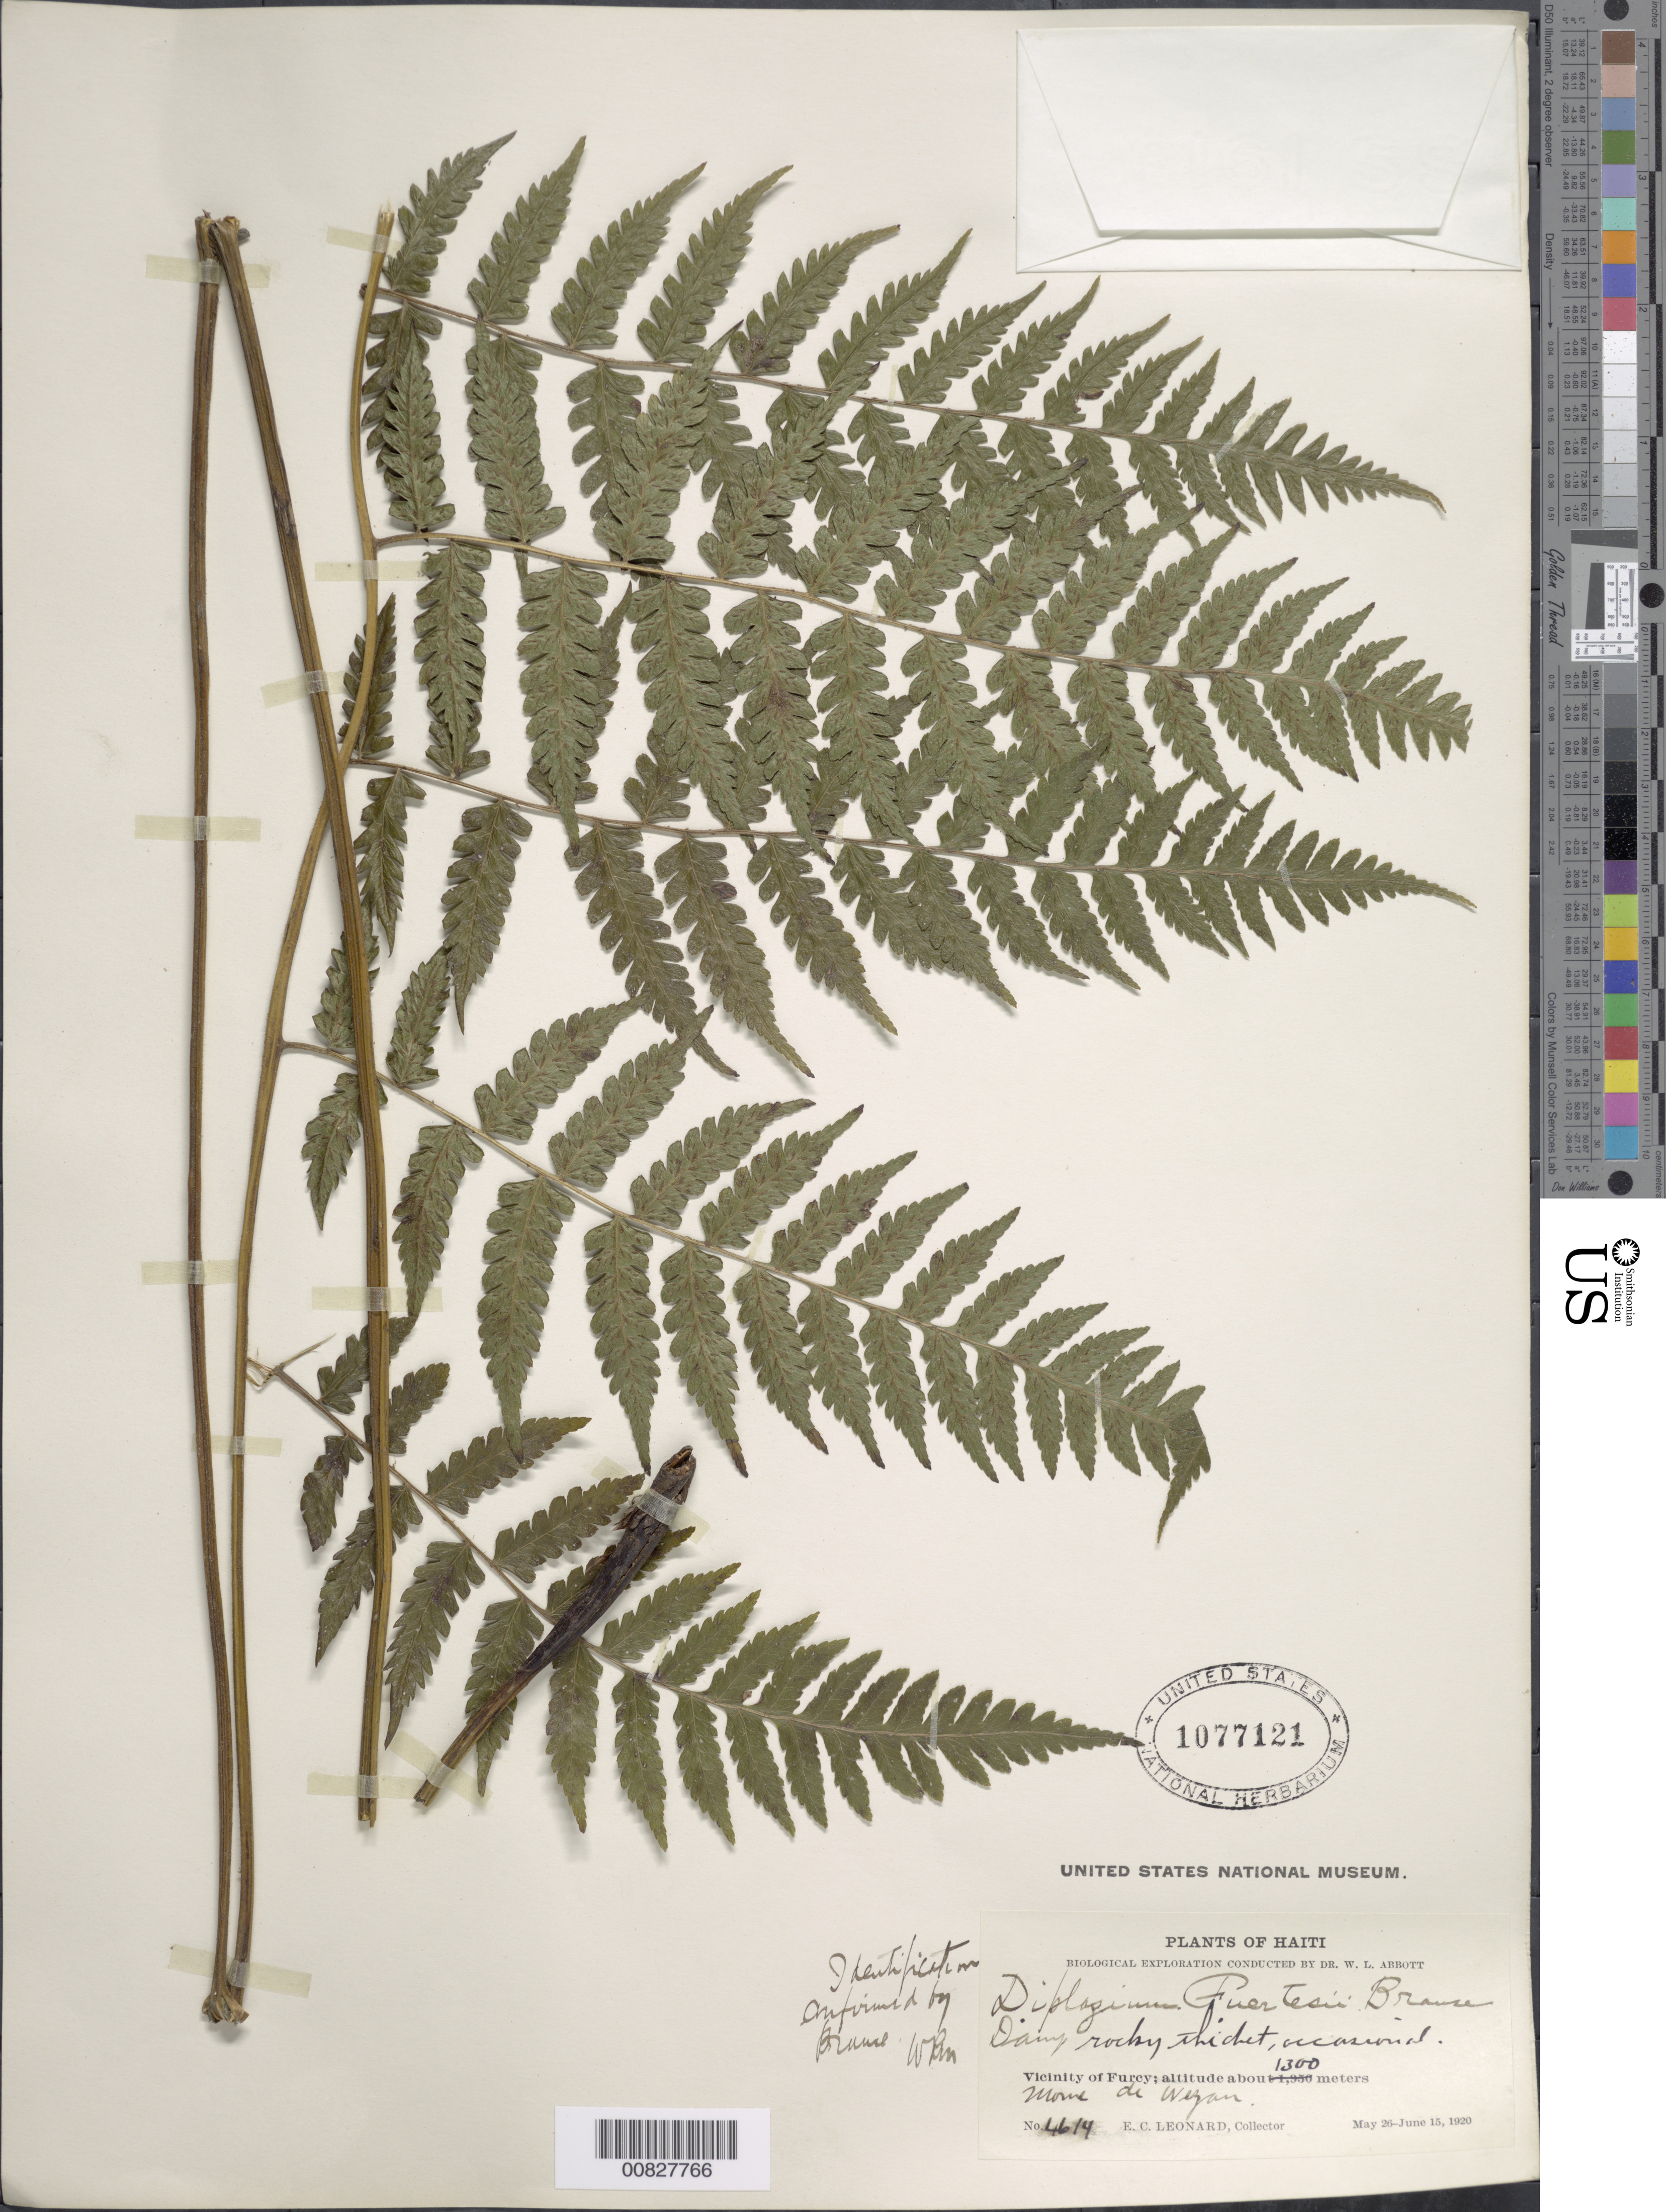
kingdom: Plantae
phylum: Tracheophyta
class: Polypodiopsida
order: Polypodiales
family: Athyriaceae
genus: Diplazium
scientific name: Diplazium fuertesii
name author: Brause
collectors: E. C. Leonard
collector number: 4614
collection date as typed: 26 May 1920 to 15 Jun 1920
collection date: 1920-05-26/1920-06-15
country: Haiti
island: Hispaniola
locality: Furcy vicinity, Morne de Weyan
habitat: Damp rocky thicket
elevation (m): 1300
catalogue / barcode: US 1077121